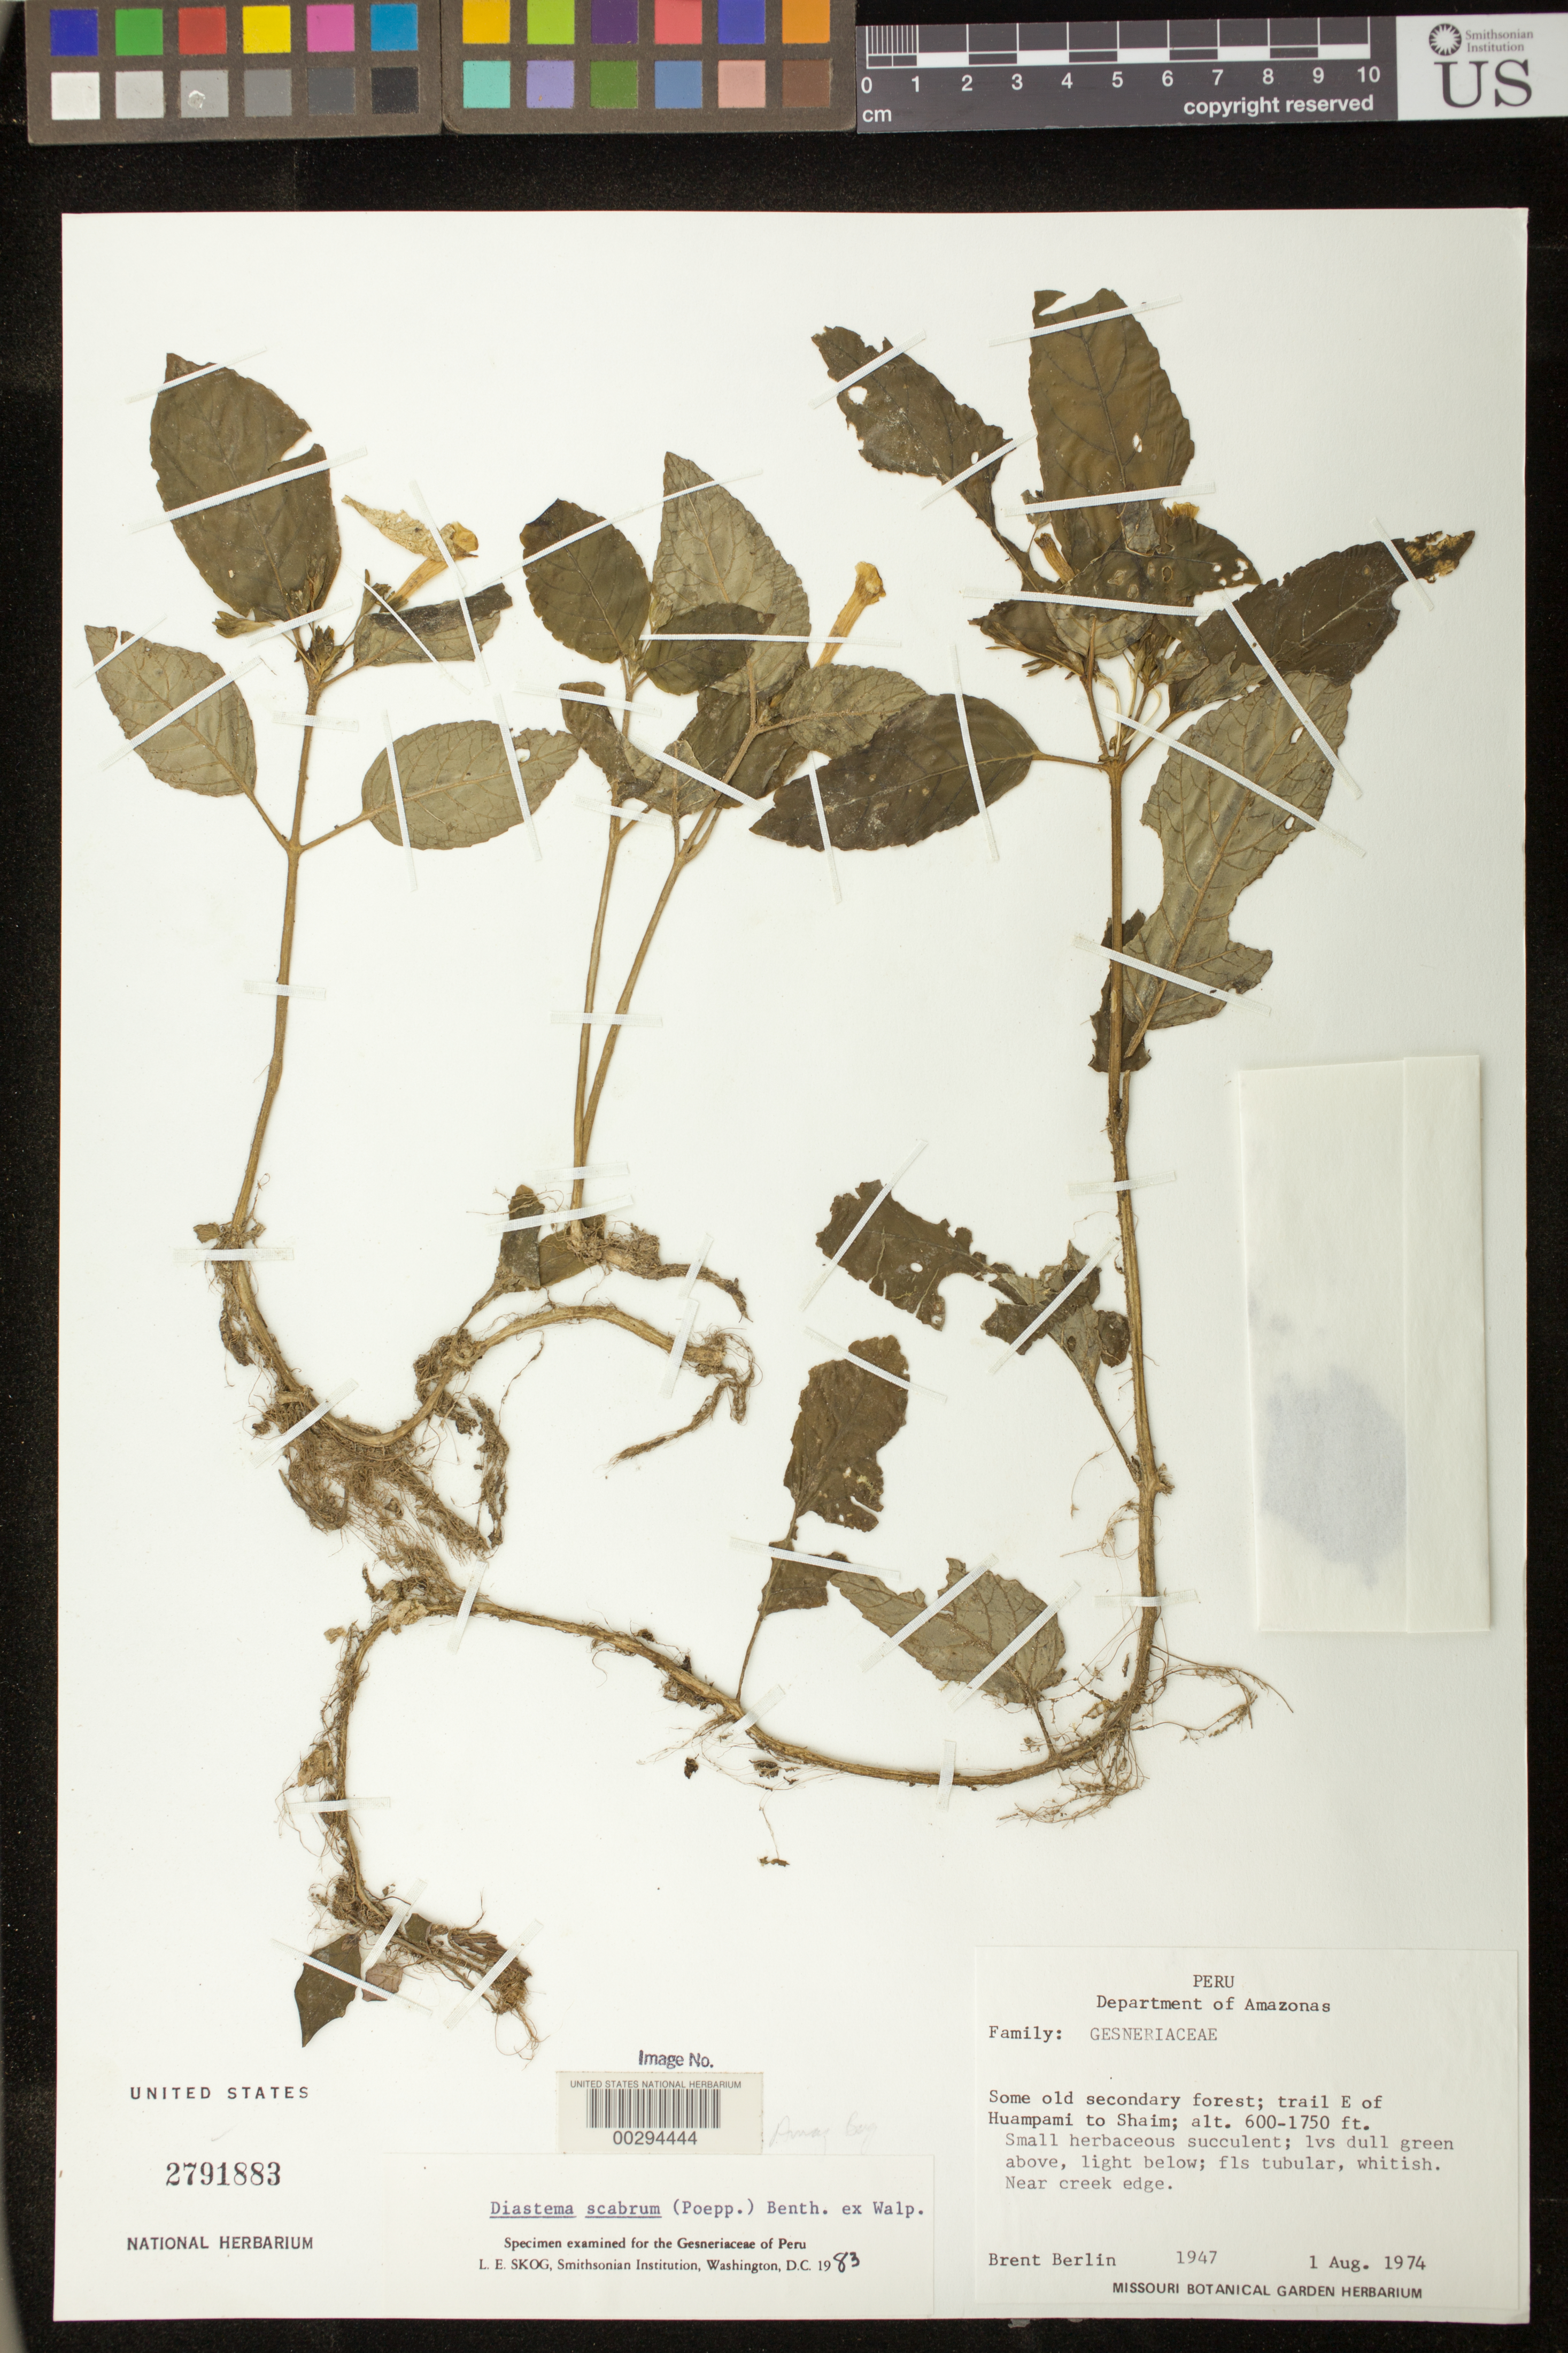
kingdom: Plantae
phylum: Tracheophyta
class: Magnoliopsida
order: Lamiales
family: Gesneriaceae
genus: Diastema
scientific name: Diastema scabrum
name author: (Poepp.) Benth. ex Walp.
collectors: B. Berlin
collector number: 1947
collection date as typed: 01 Aug 1974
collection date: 1974-08-01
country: Peru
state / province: Amazonas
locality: Trail E of Huampami to Shaim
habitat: Some old secondary forest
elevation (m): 183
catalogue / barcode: US 2791883